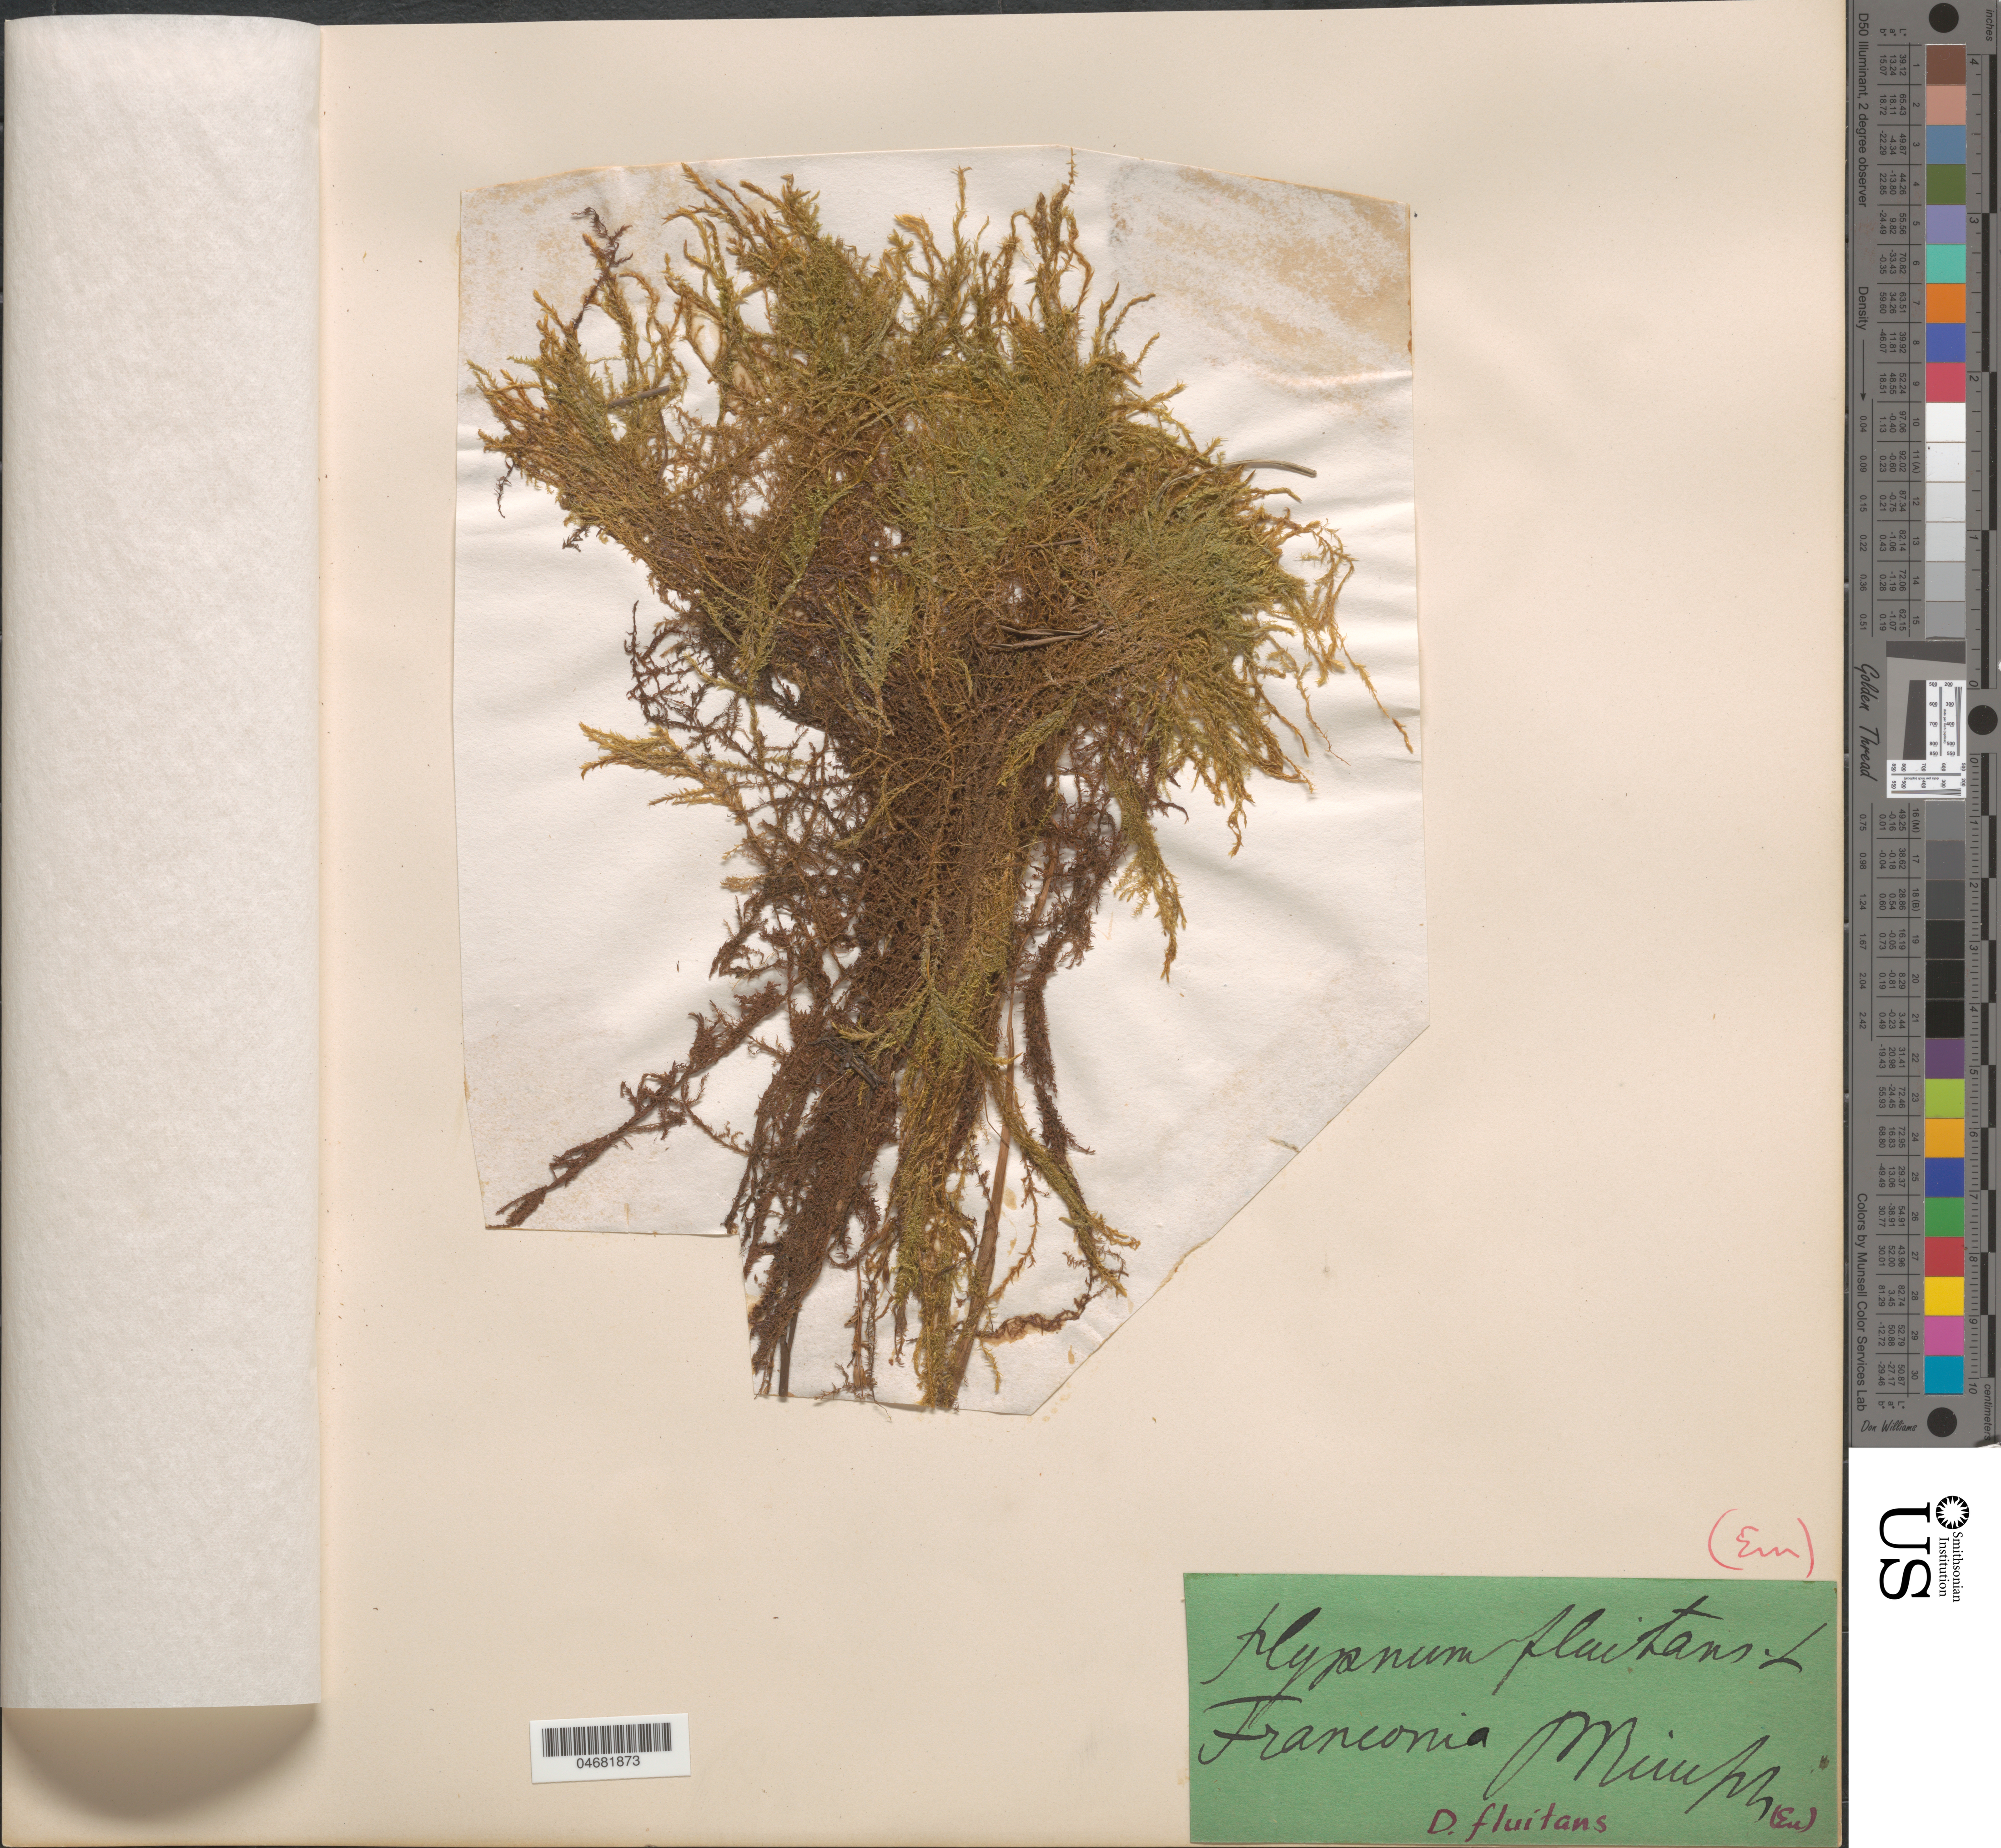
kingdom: Plantae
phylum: Bryophyta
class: Bryopsida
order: Hypnales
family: Hypnaceae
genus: Hypnum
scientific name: Hypnum fluitans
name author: Hedw.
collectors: P. Reinsch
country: Germany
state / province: Bayern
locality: Franconia (Eu).